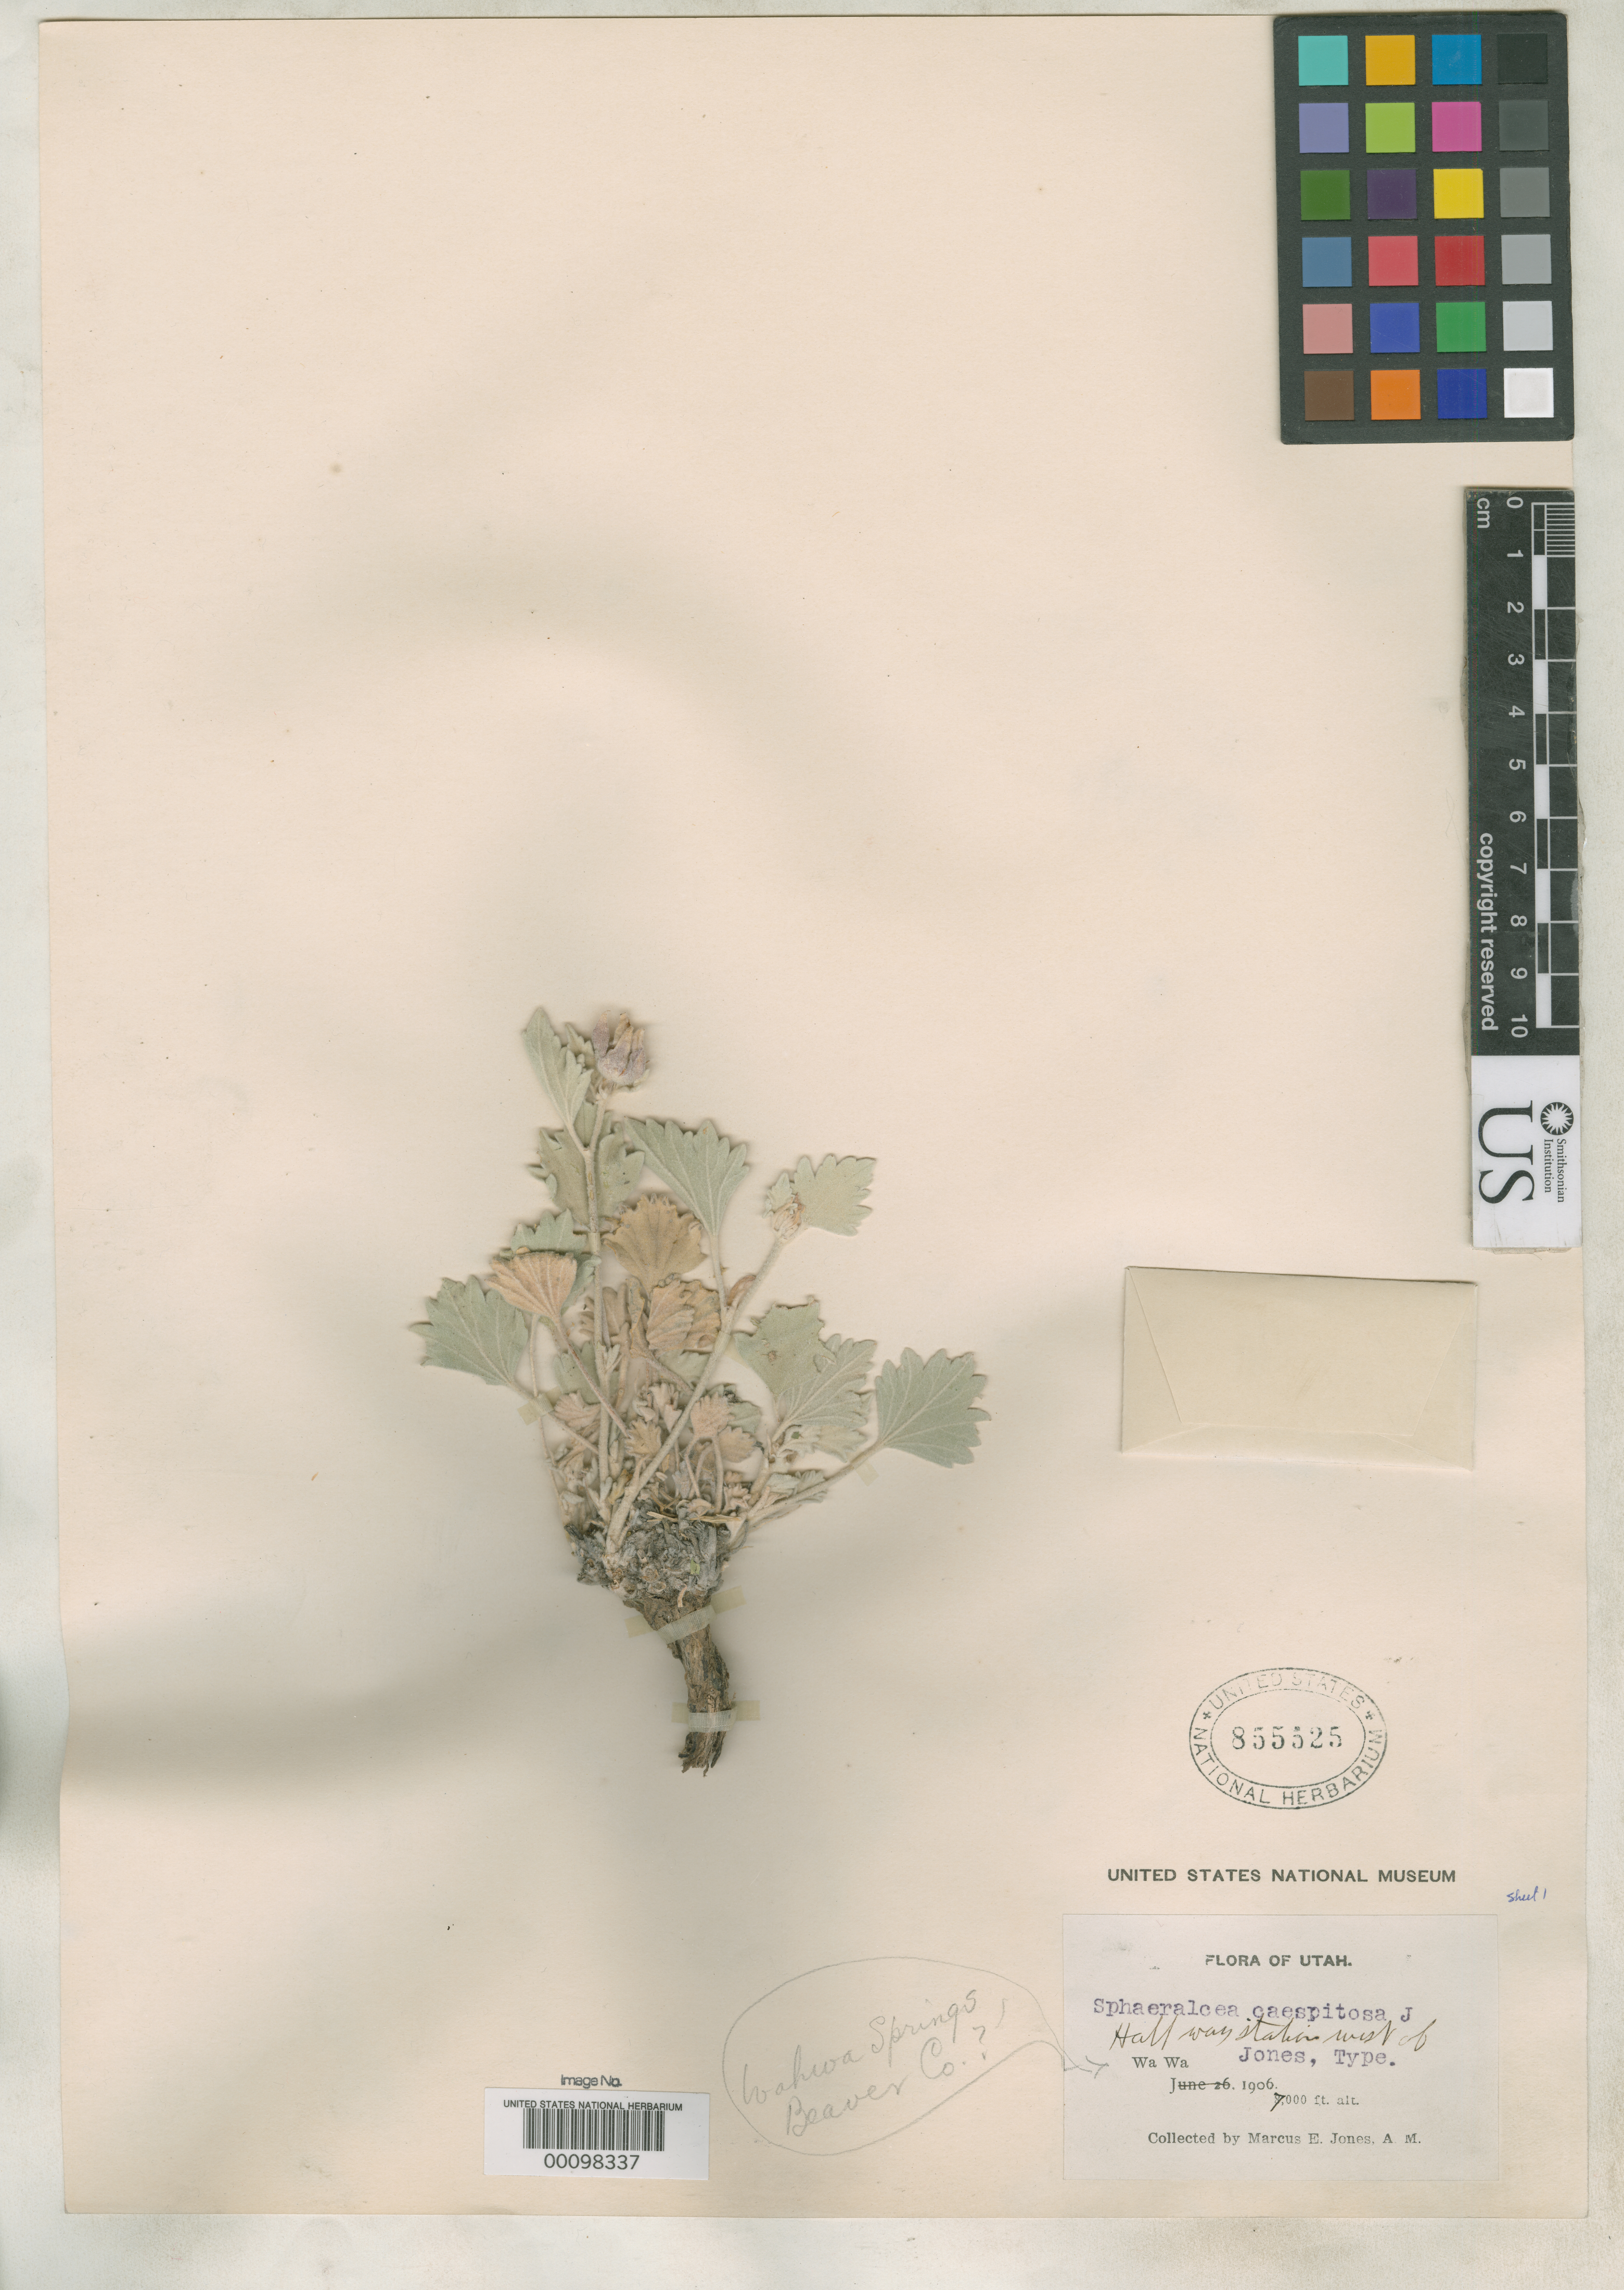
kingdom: Plantae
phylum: Tracheophyta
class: Magnoliopsida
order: Malvales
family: Malvaceae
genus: Sphaeralcea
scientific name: Sphaeralcea caespitosa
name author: M.E. Jones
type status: Isotype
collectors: M. E. Jones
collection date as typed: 25 Jun 1906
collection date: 1906-06-25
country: United States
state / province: Utah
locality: Wa Wa, west of Frisco.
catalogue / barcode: US 855525